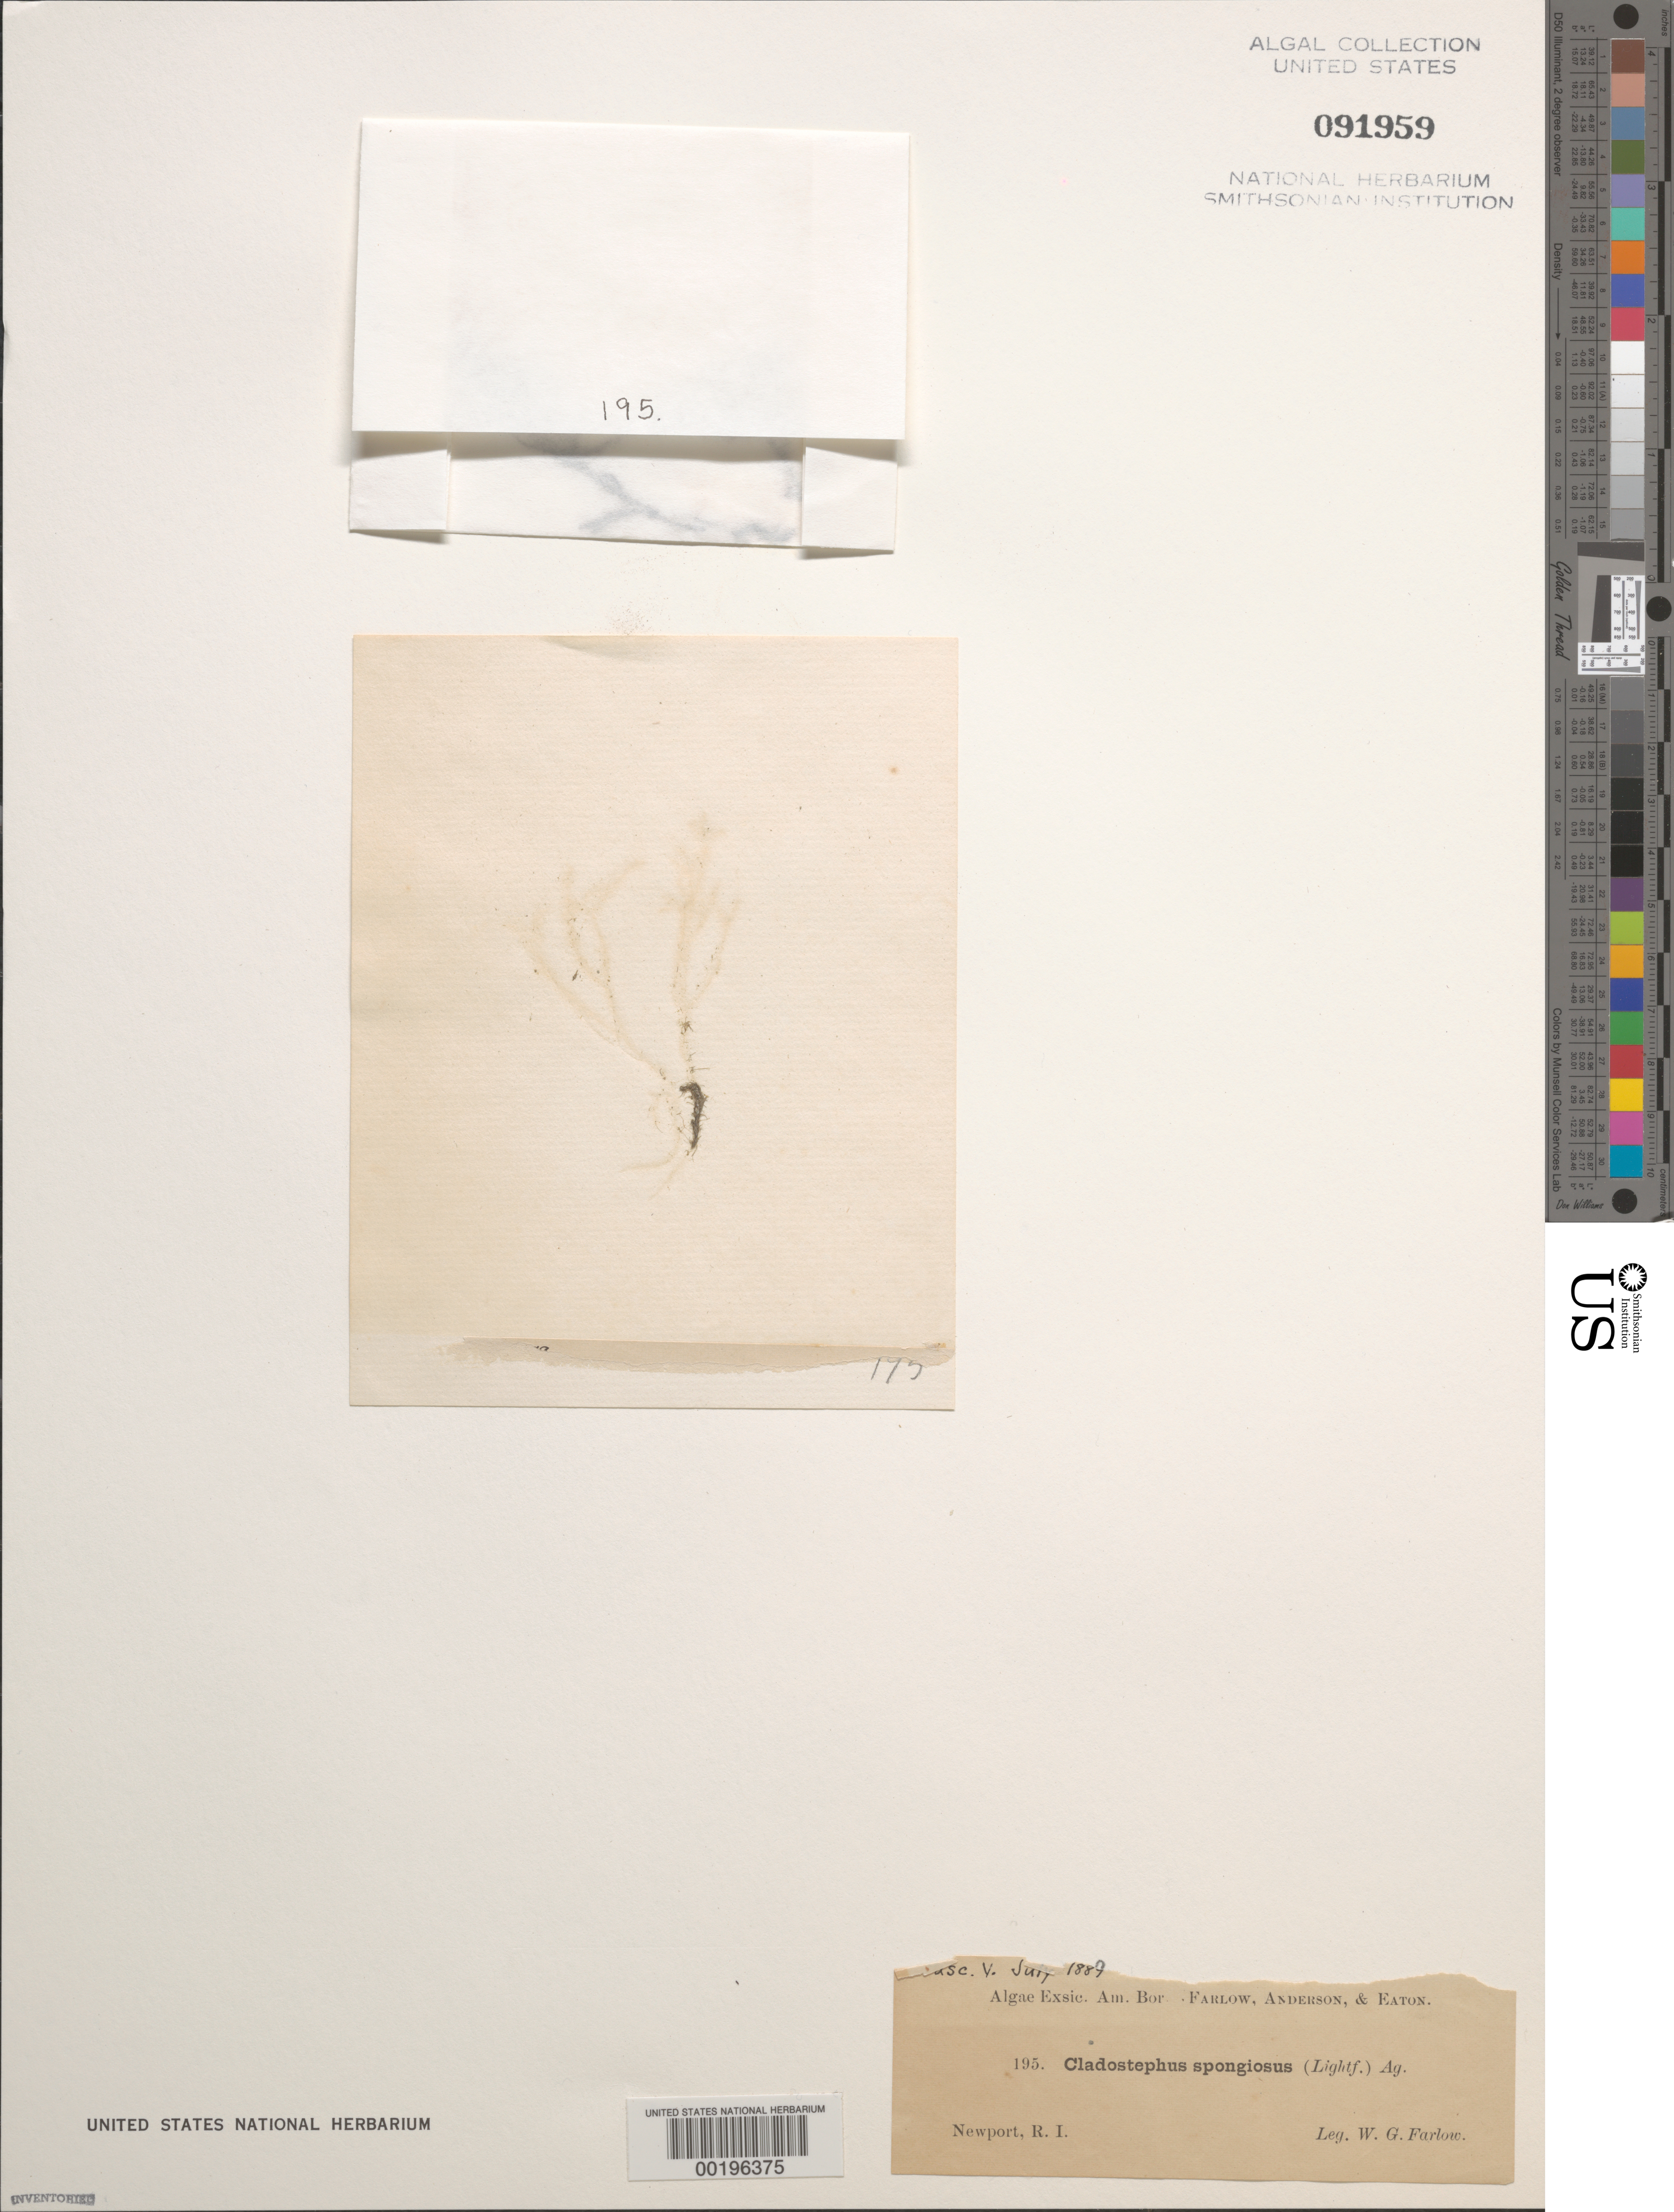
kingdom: Chromista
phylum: Ochrophyta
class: Phaeophyceae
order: Sphacelariales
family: Cladostephaceae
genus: Cladostephus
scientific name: Cladostephus spongiosus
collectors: W. G. Farlow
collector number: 195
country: United States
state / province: Rhode Island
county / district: Newport County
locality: Newport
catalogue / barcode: US 91959